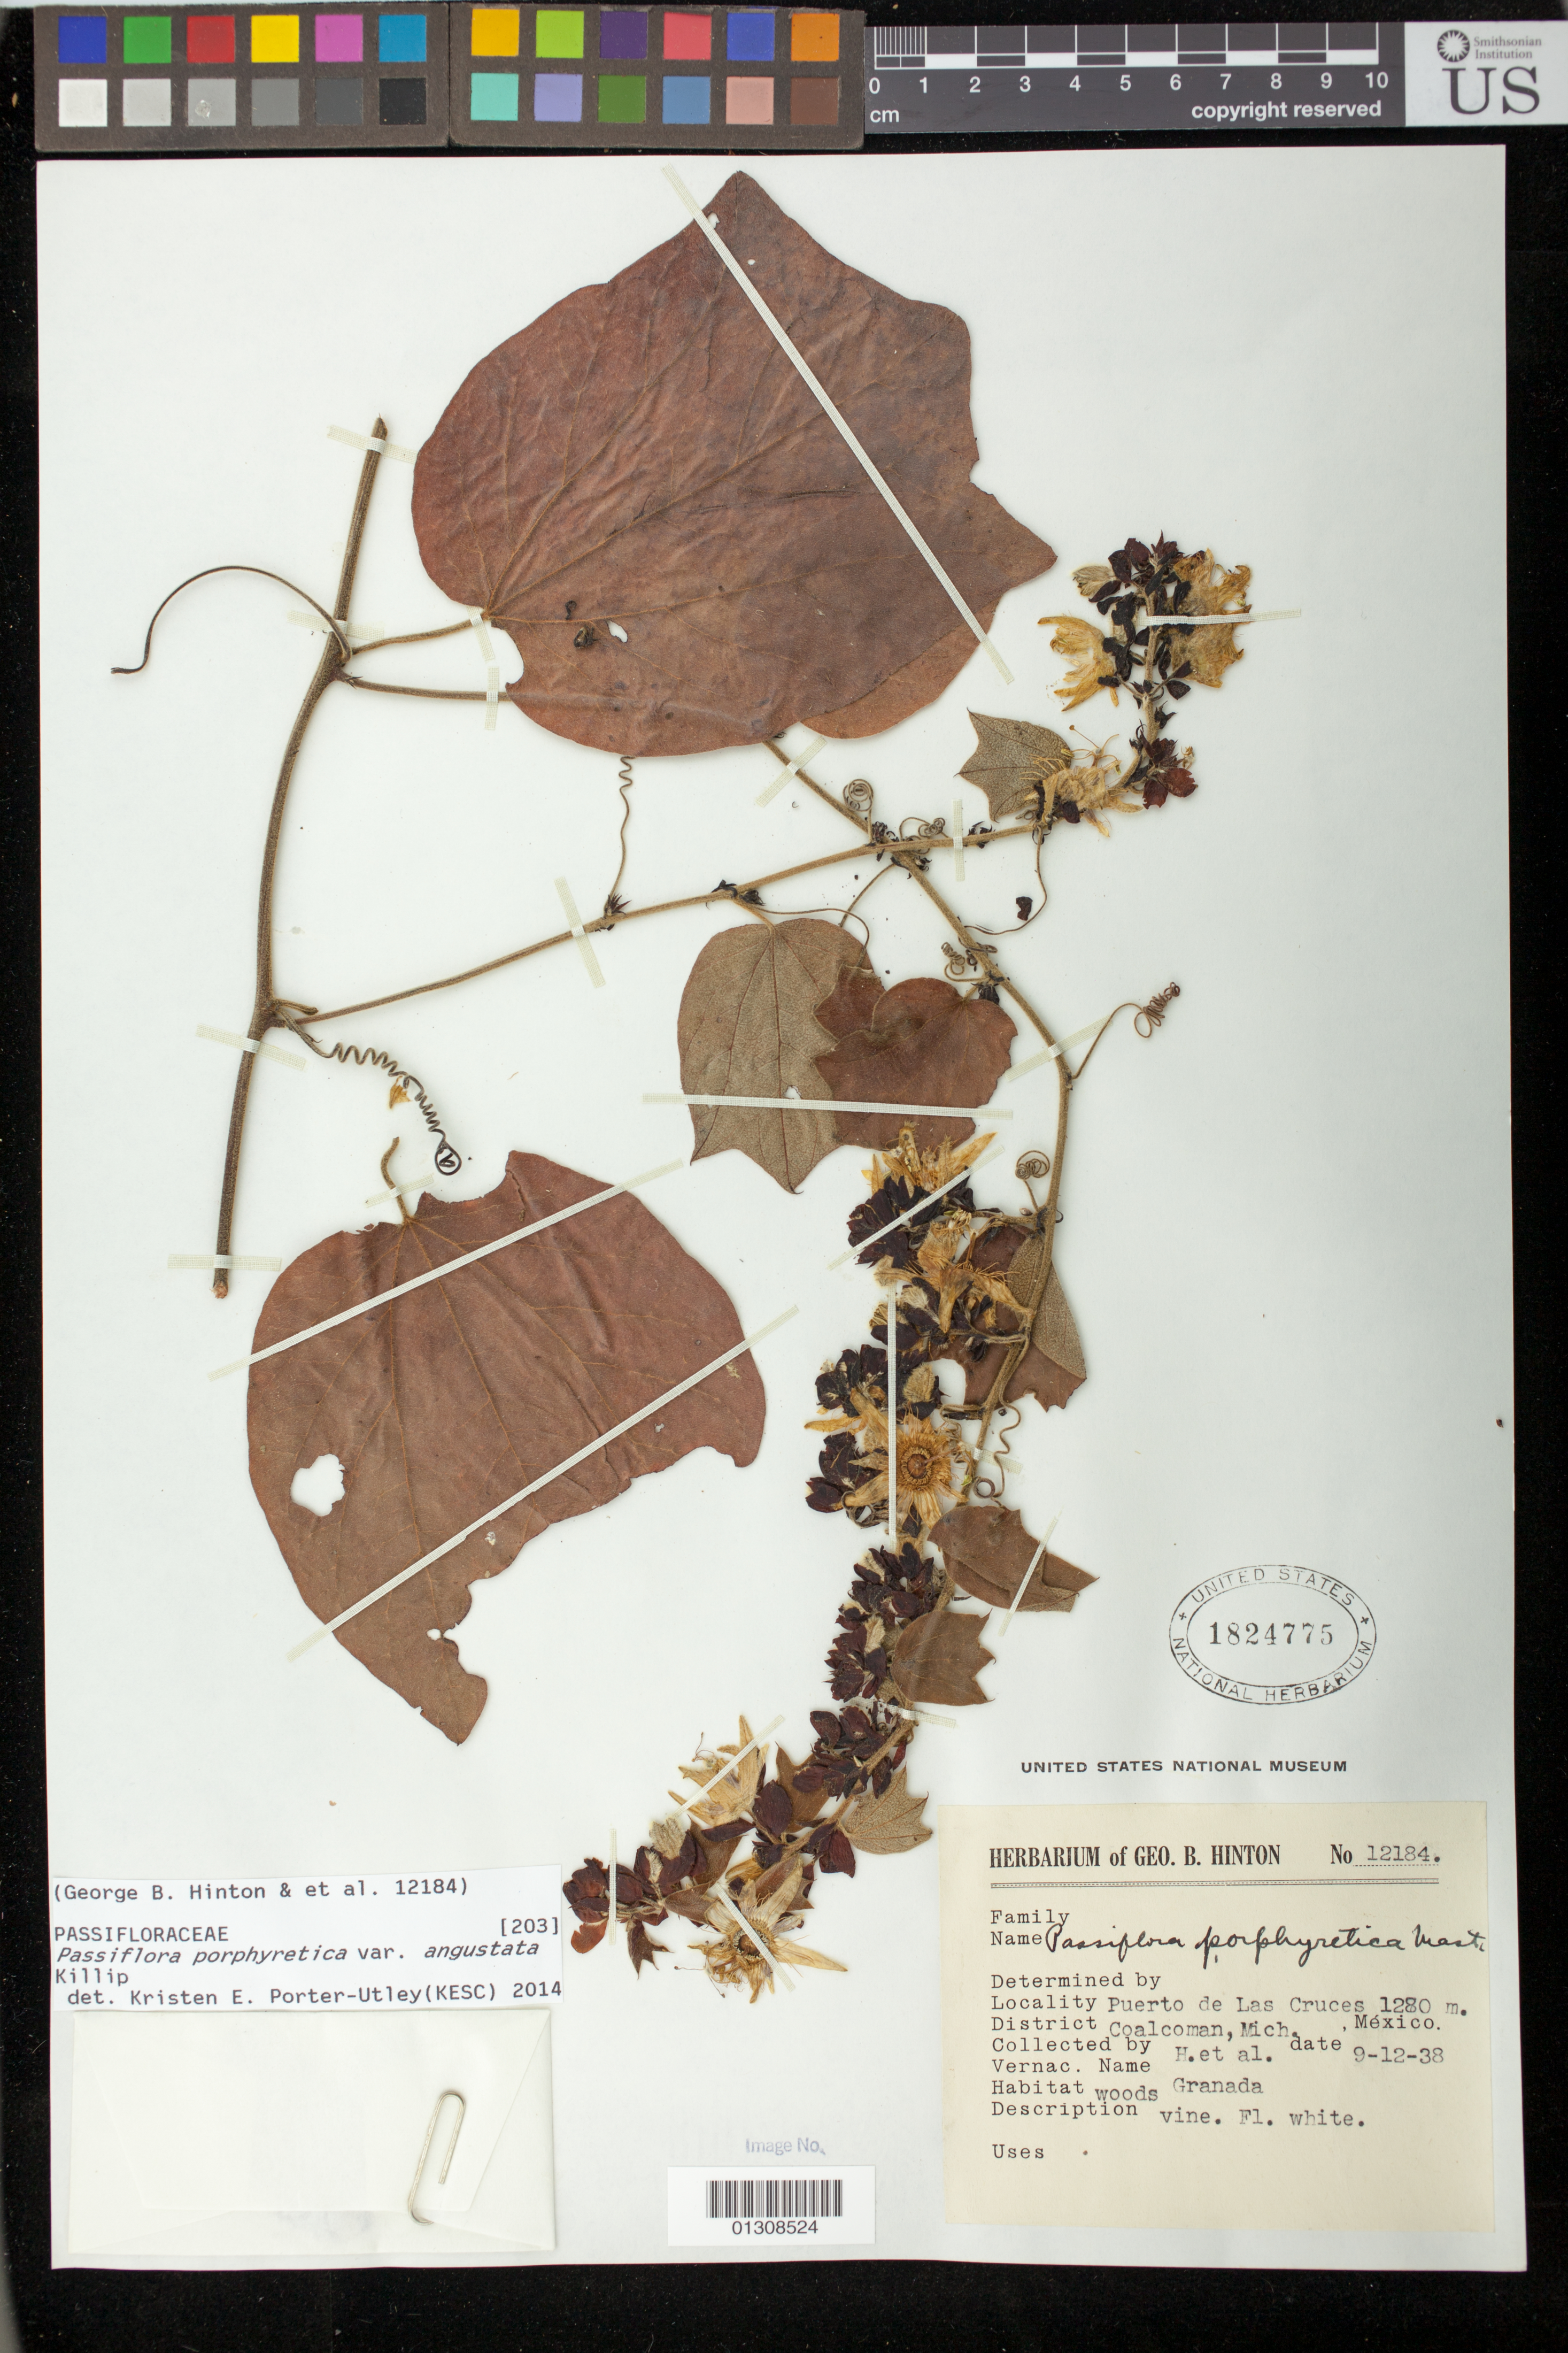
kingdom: Plantae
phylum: Tracheophyta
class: Magnoliopsida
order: Malpighiales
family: Passifloraceae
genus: Passiflora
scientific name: Passiflora porphyretica var. angustata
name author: Killip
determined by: Porter-Utley, K. E.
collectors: G. B. Hinton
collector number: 12184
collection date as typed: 9 Dec 1938 or 12 Sep 1938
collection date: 1938-09-12 or 1938-12-09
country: Mexico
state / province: Michoacán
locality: Pto. Las Cruces, Coalcomán Dist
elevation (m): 1300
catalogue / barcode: US 1824775